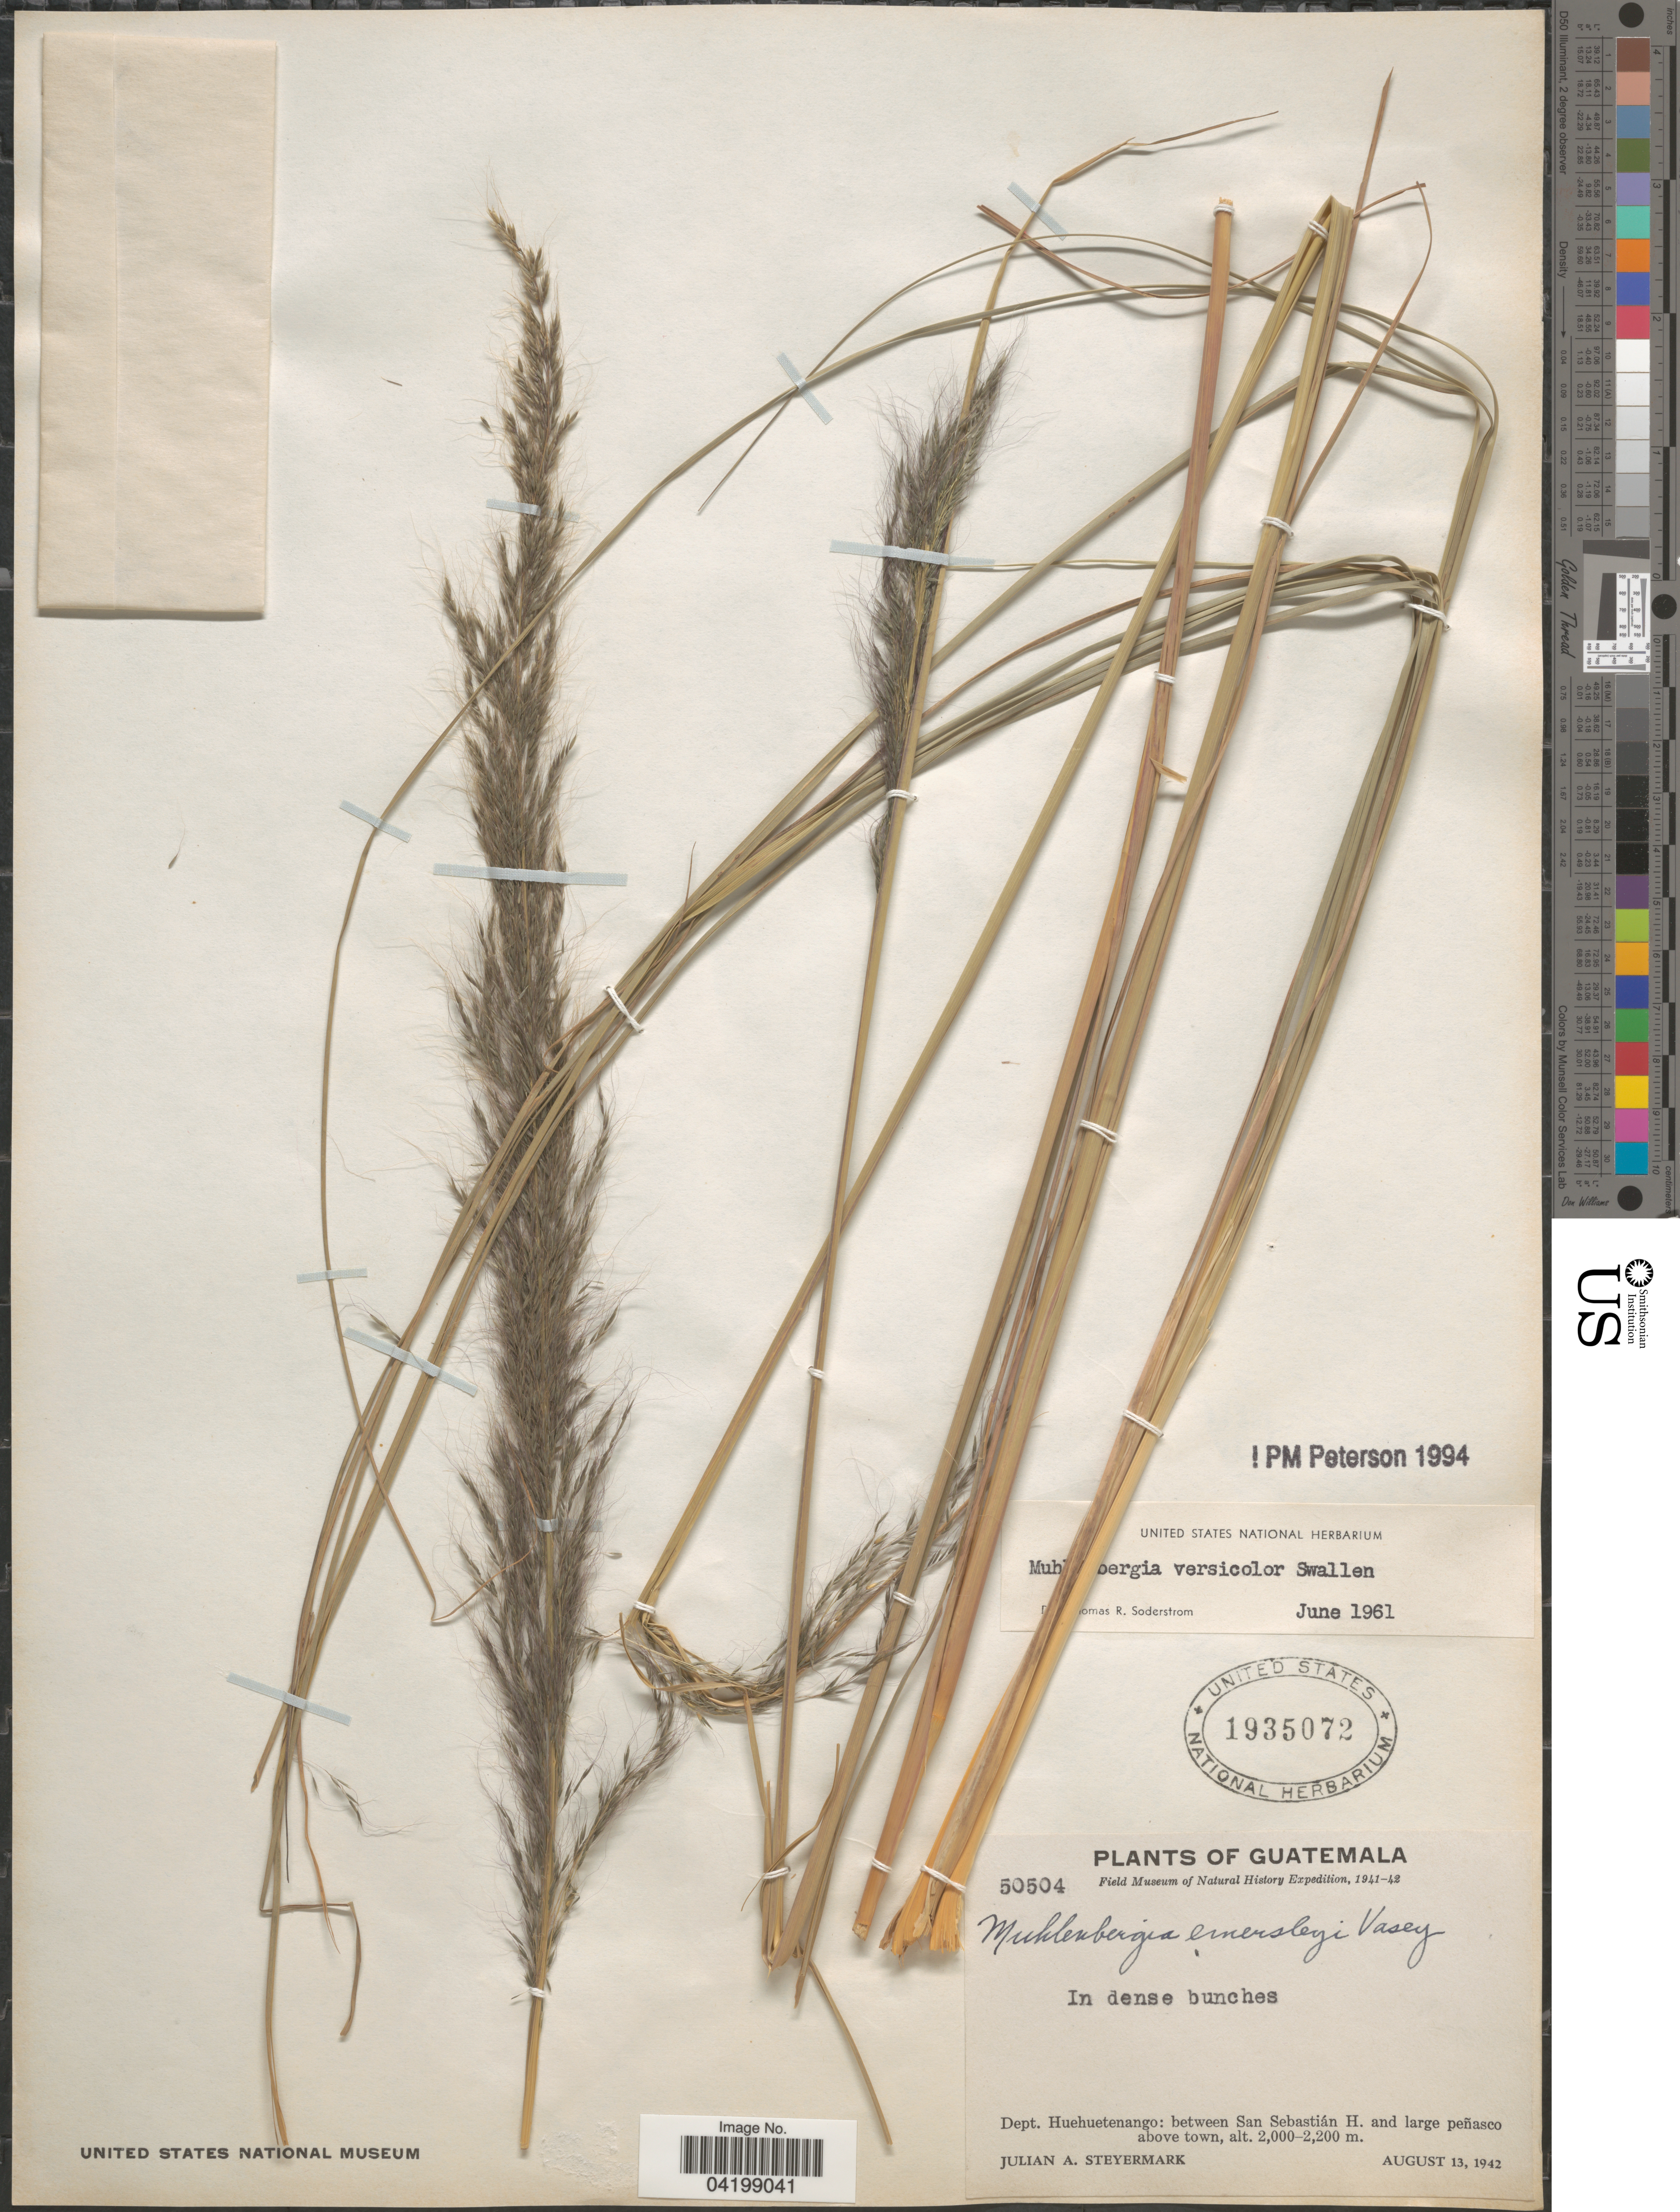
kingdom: Plantae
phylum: Tracheophyta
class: Liliopsida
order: Poales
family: Poaceae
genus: Muhlenbergia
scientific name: Muhlenbergia versicolor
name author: Swallen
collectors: J. Steyermark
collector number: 50504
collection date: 1942-08-13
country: Guatemala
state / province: Huehuetenango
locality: Field Museum of Natural History Expedition, 1941-42. Dept. Huehuetenango: between San Sebastián H. and large peñasco above town.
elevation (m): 2000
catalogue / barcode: US 1935072